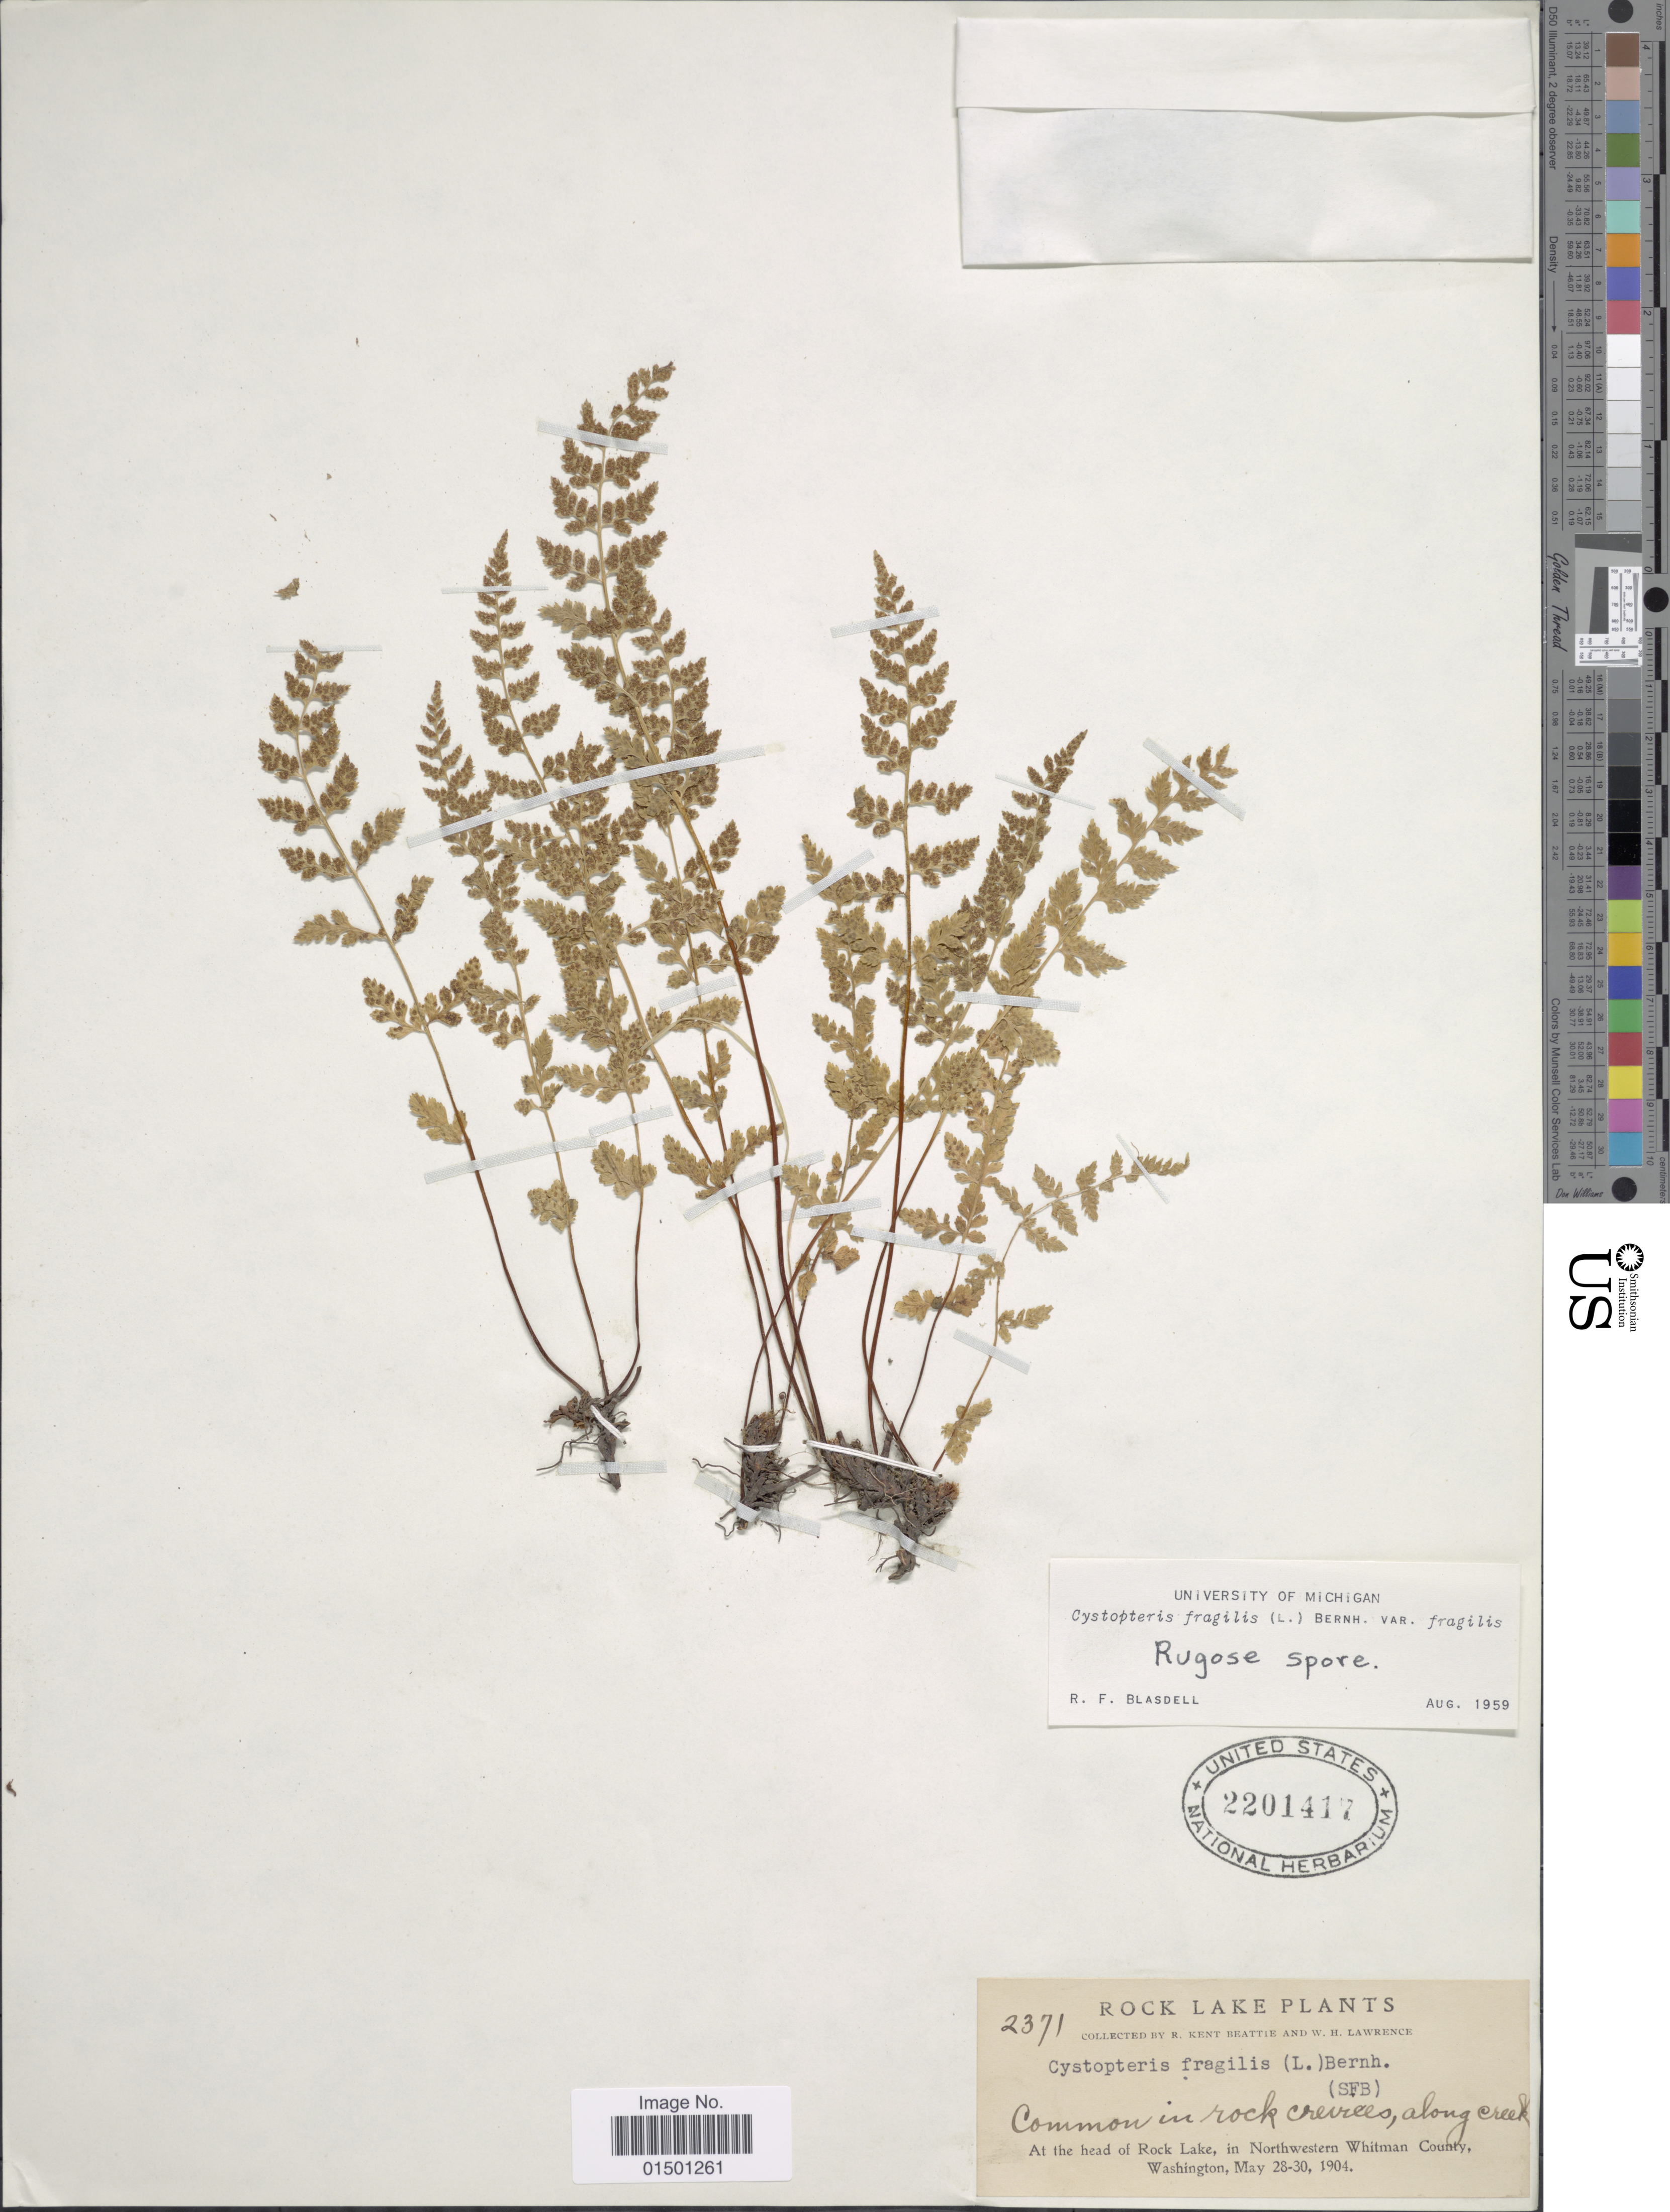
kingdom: Plantae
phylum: Tracheophyta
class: Polypodiopsida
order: Polypodiales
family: Cystopteridaceae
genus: Cystopteris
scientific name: Cystopteris fragilis var. dickieana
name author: B. Boivin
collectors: R. K. Beattie & W. Lawrence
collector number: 2371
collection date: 1904-05-28/1904-05-30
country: United States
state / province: Washington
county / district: Whitman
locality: Rock Lake, at the head of Rock Lake, in Northwestern Whitman County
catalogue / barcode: US 2201417